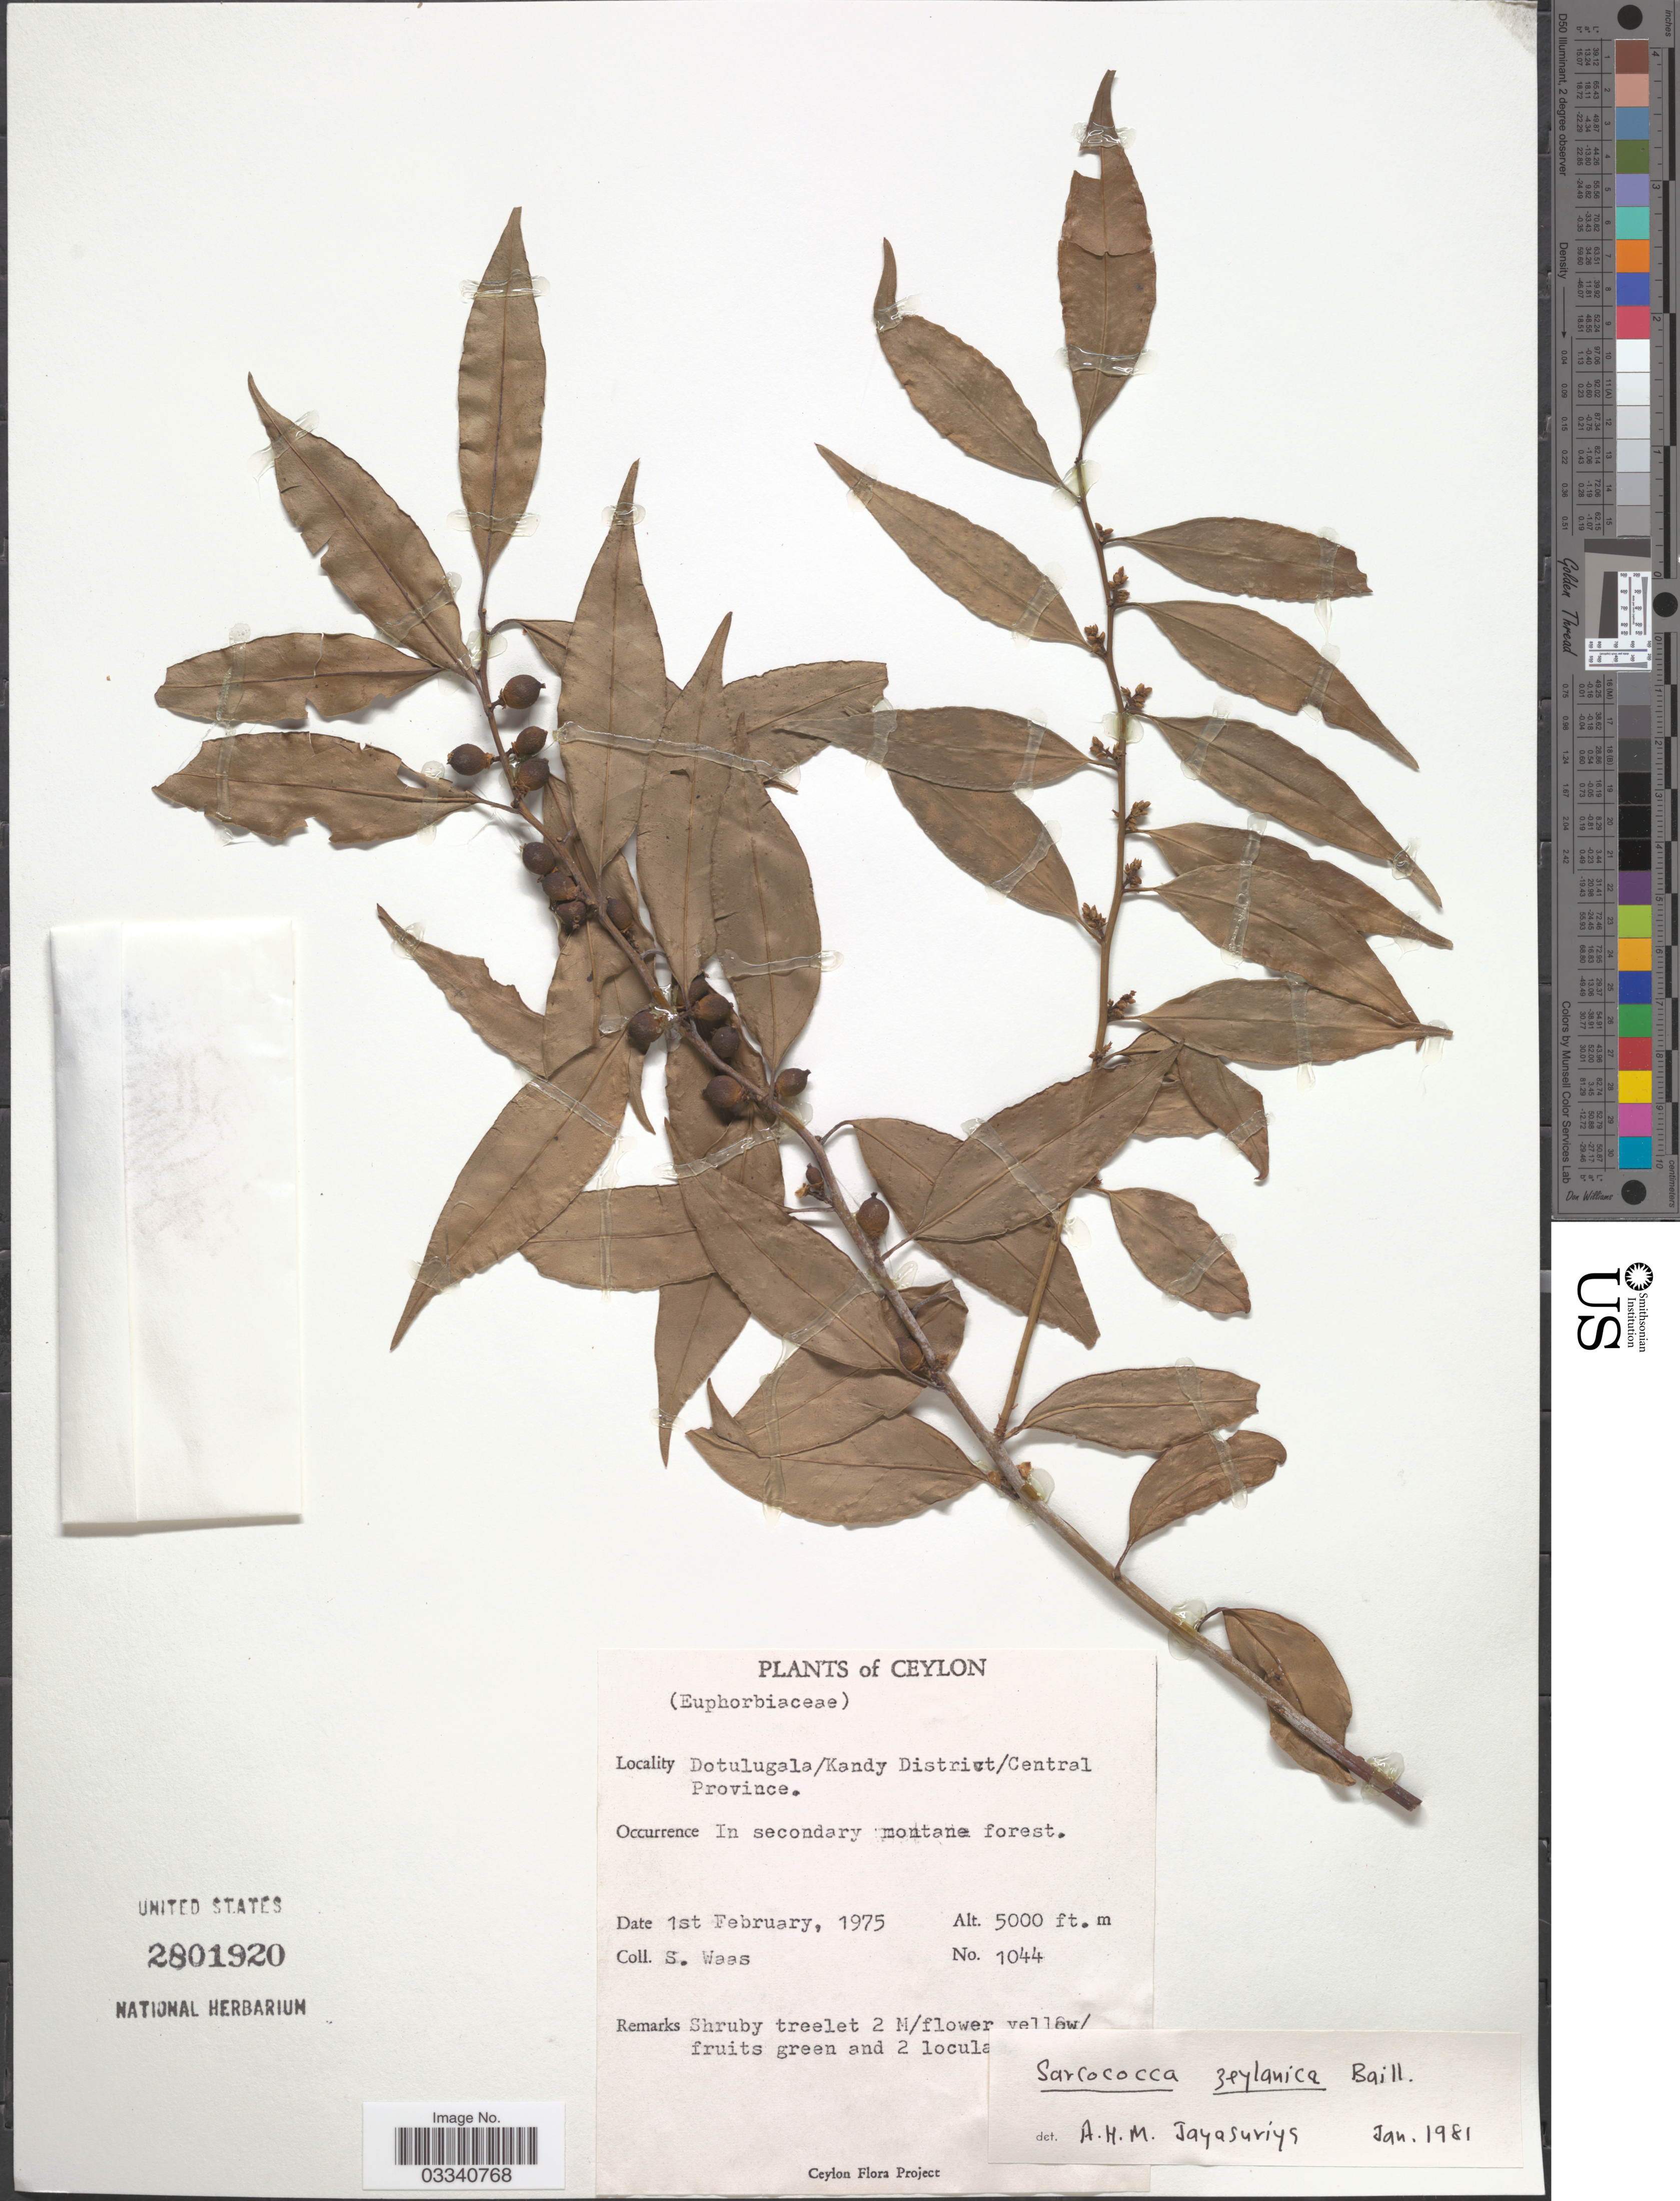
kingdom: Plantae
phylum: Tracheophyta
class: Magnoliopsida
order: Buxales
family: Buxaceae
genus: Sarcococca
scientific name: Sarcococca zeylanica var. zeylanica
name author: Baill.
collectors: S. Waas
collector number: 1044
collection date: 1975-02-01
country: Sri Lanka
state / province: Central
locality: Ceylon. Dotulugala/ Kandy District.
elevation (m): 1524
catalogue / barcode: US 2801920